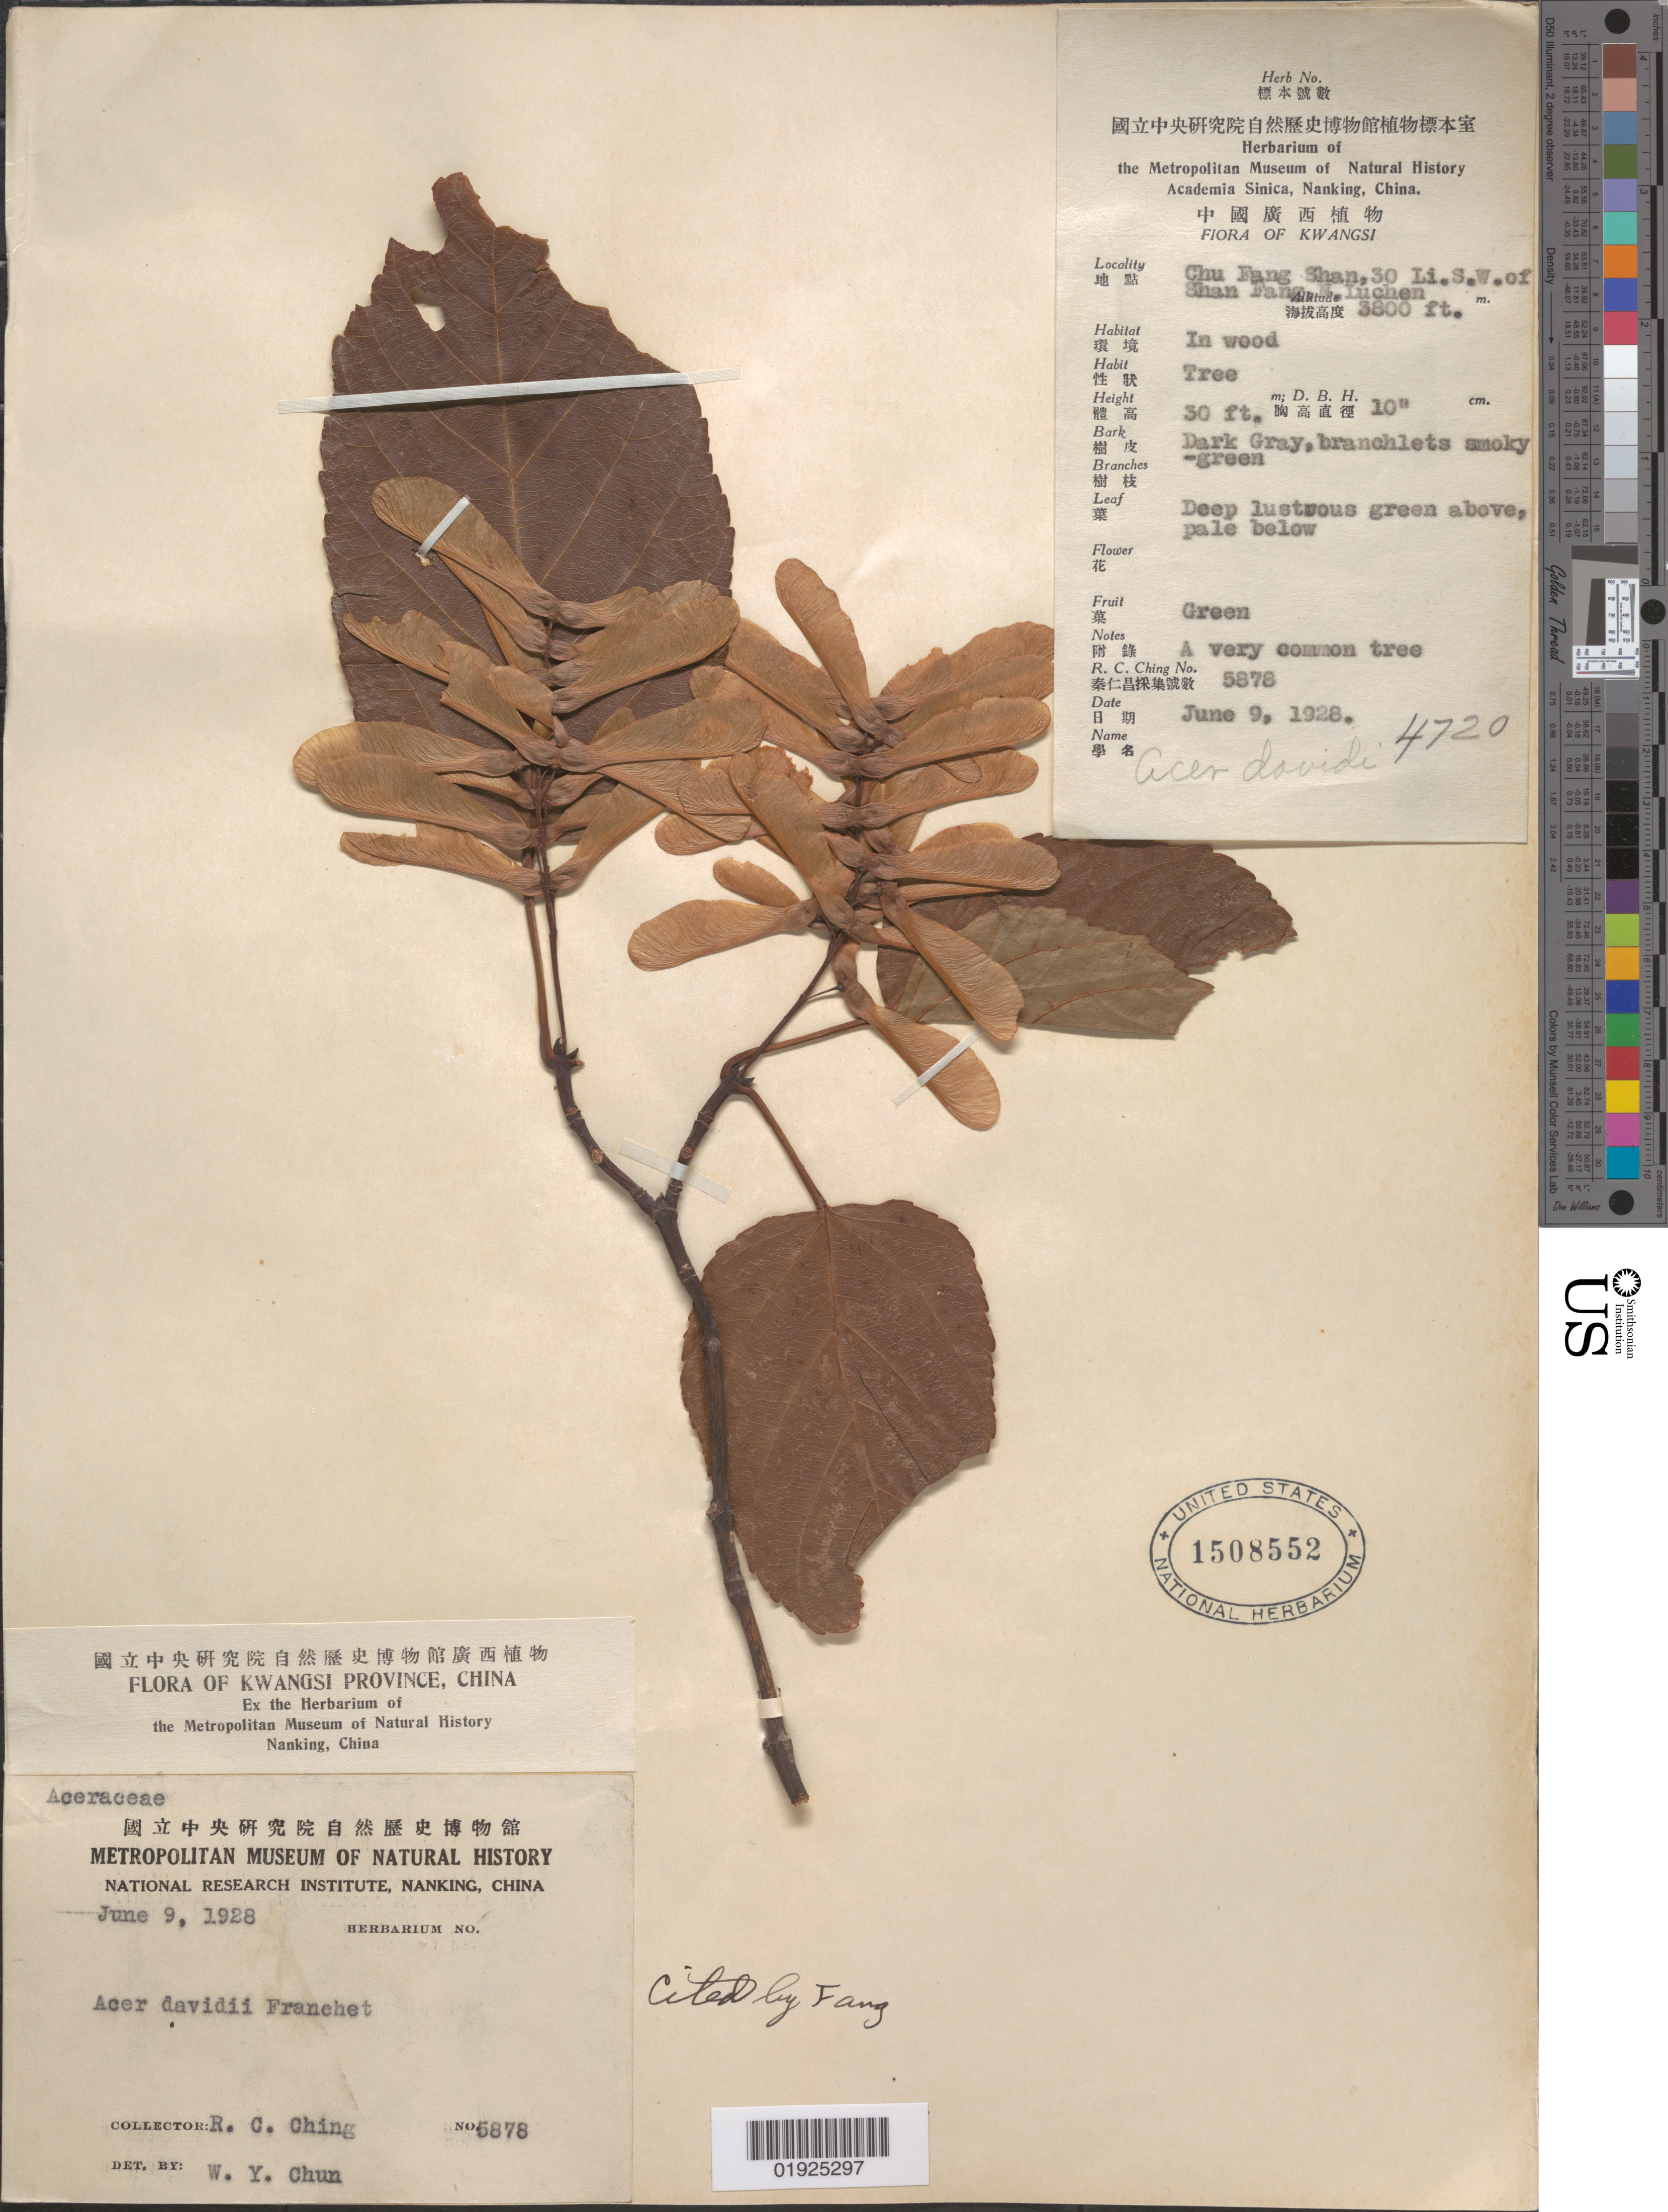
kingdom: Plantae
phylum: Tracheophyta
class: Magnoliopsida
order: Sapindales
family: Sapindaceae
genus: Acer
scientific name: Acer sikkimense subsp. davidii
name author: (Franch.) Wesm.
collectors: R. C. Ching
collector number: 5878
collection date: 1928-06-09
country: China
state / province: Guangxi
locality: Kwangsi [Guangxi] Province. Chu Fang Shan, 30 Li SW of Shan Fang N Luchen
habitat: In wood. A very common tree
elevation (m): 1158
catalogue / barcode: US 1508552